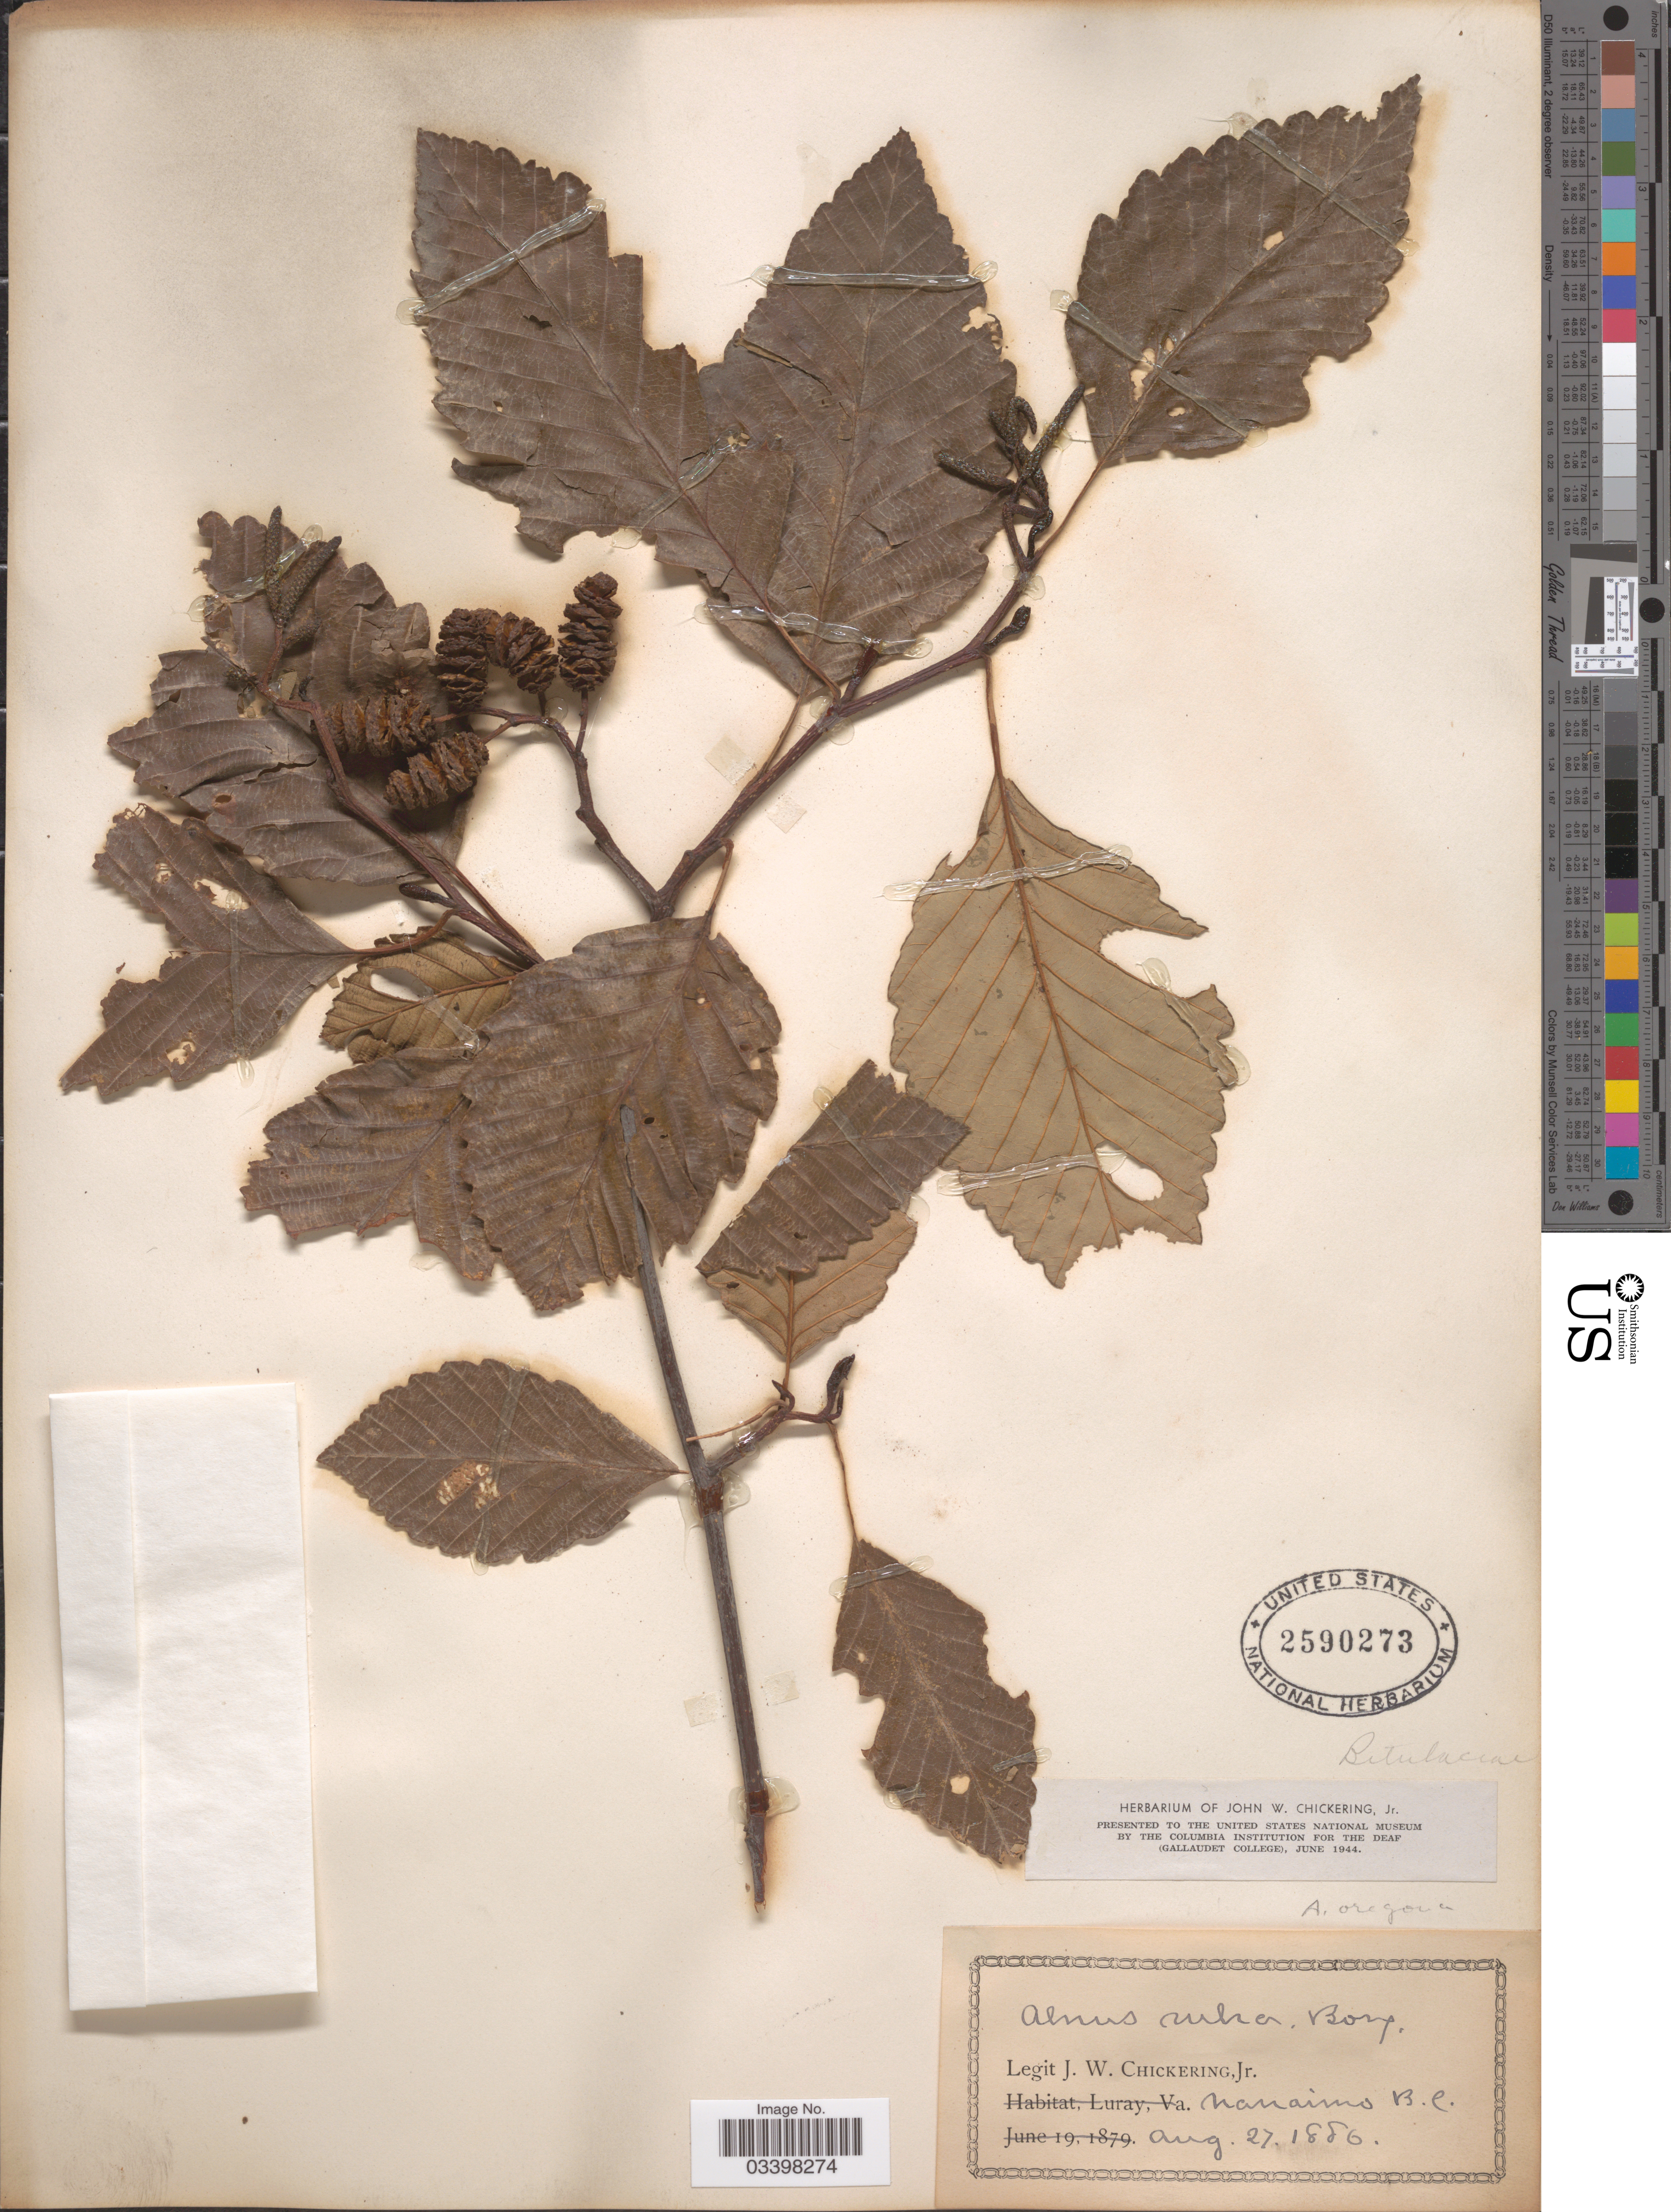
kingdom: Plantae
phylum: Tracheophyta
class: Magnoliopsida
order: Fagales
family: Betulaceae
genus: Alnus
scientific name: Alnus rubra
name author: Bong.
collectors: J. Chickering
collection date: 1886-08-27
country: Canada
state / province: British Columbia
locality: Nanaimo.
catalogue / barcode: US 2590273